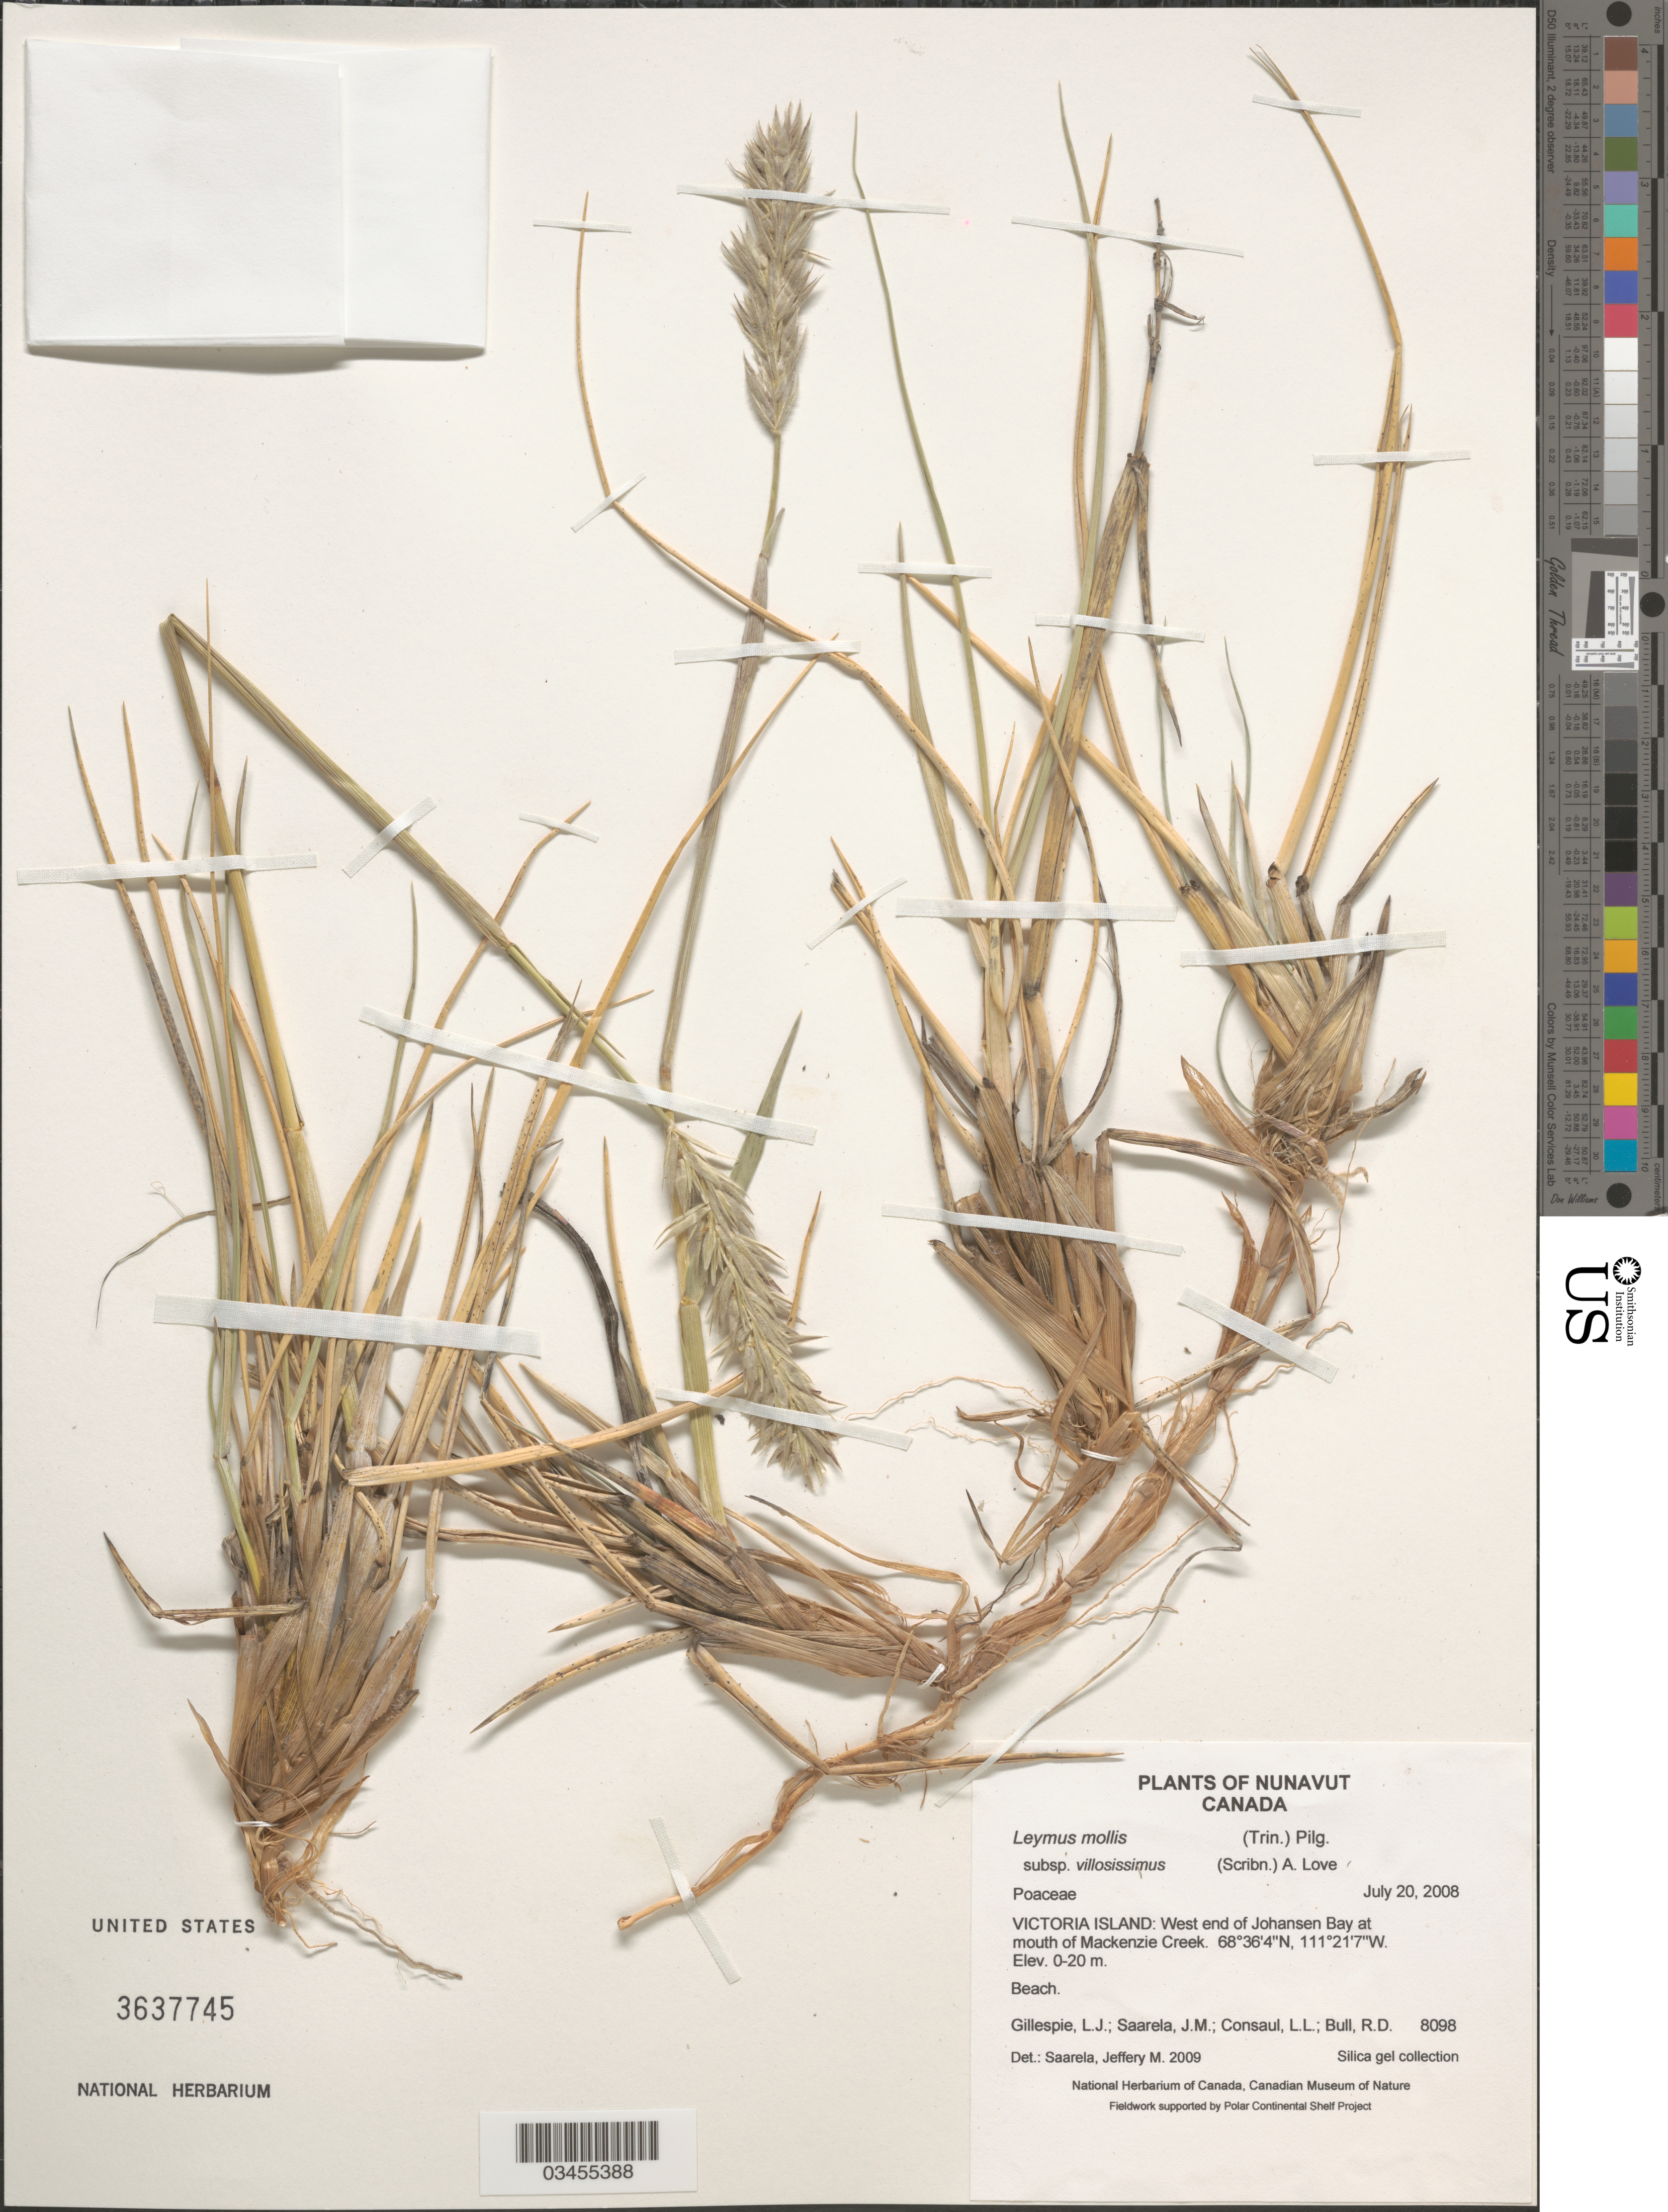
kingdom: Plantae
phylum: Tracheophyta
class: Liliopsida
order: Poales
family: Poaceae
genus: Leymus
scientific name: Leymus mollis subsp. villosissimus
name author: (Scribn.) Á. Löve & D. Löve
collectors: L. Gillespie, J. Saarela, L. Consaul & R. Bull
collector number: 8098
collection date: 2008-07-20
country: Canada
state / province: Nunavut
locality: Victoria Island: West end of Johansen Bay at mouth of Mackenzie Creek.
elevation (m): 0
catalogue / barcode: US 3637745